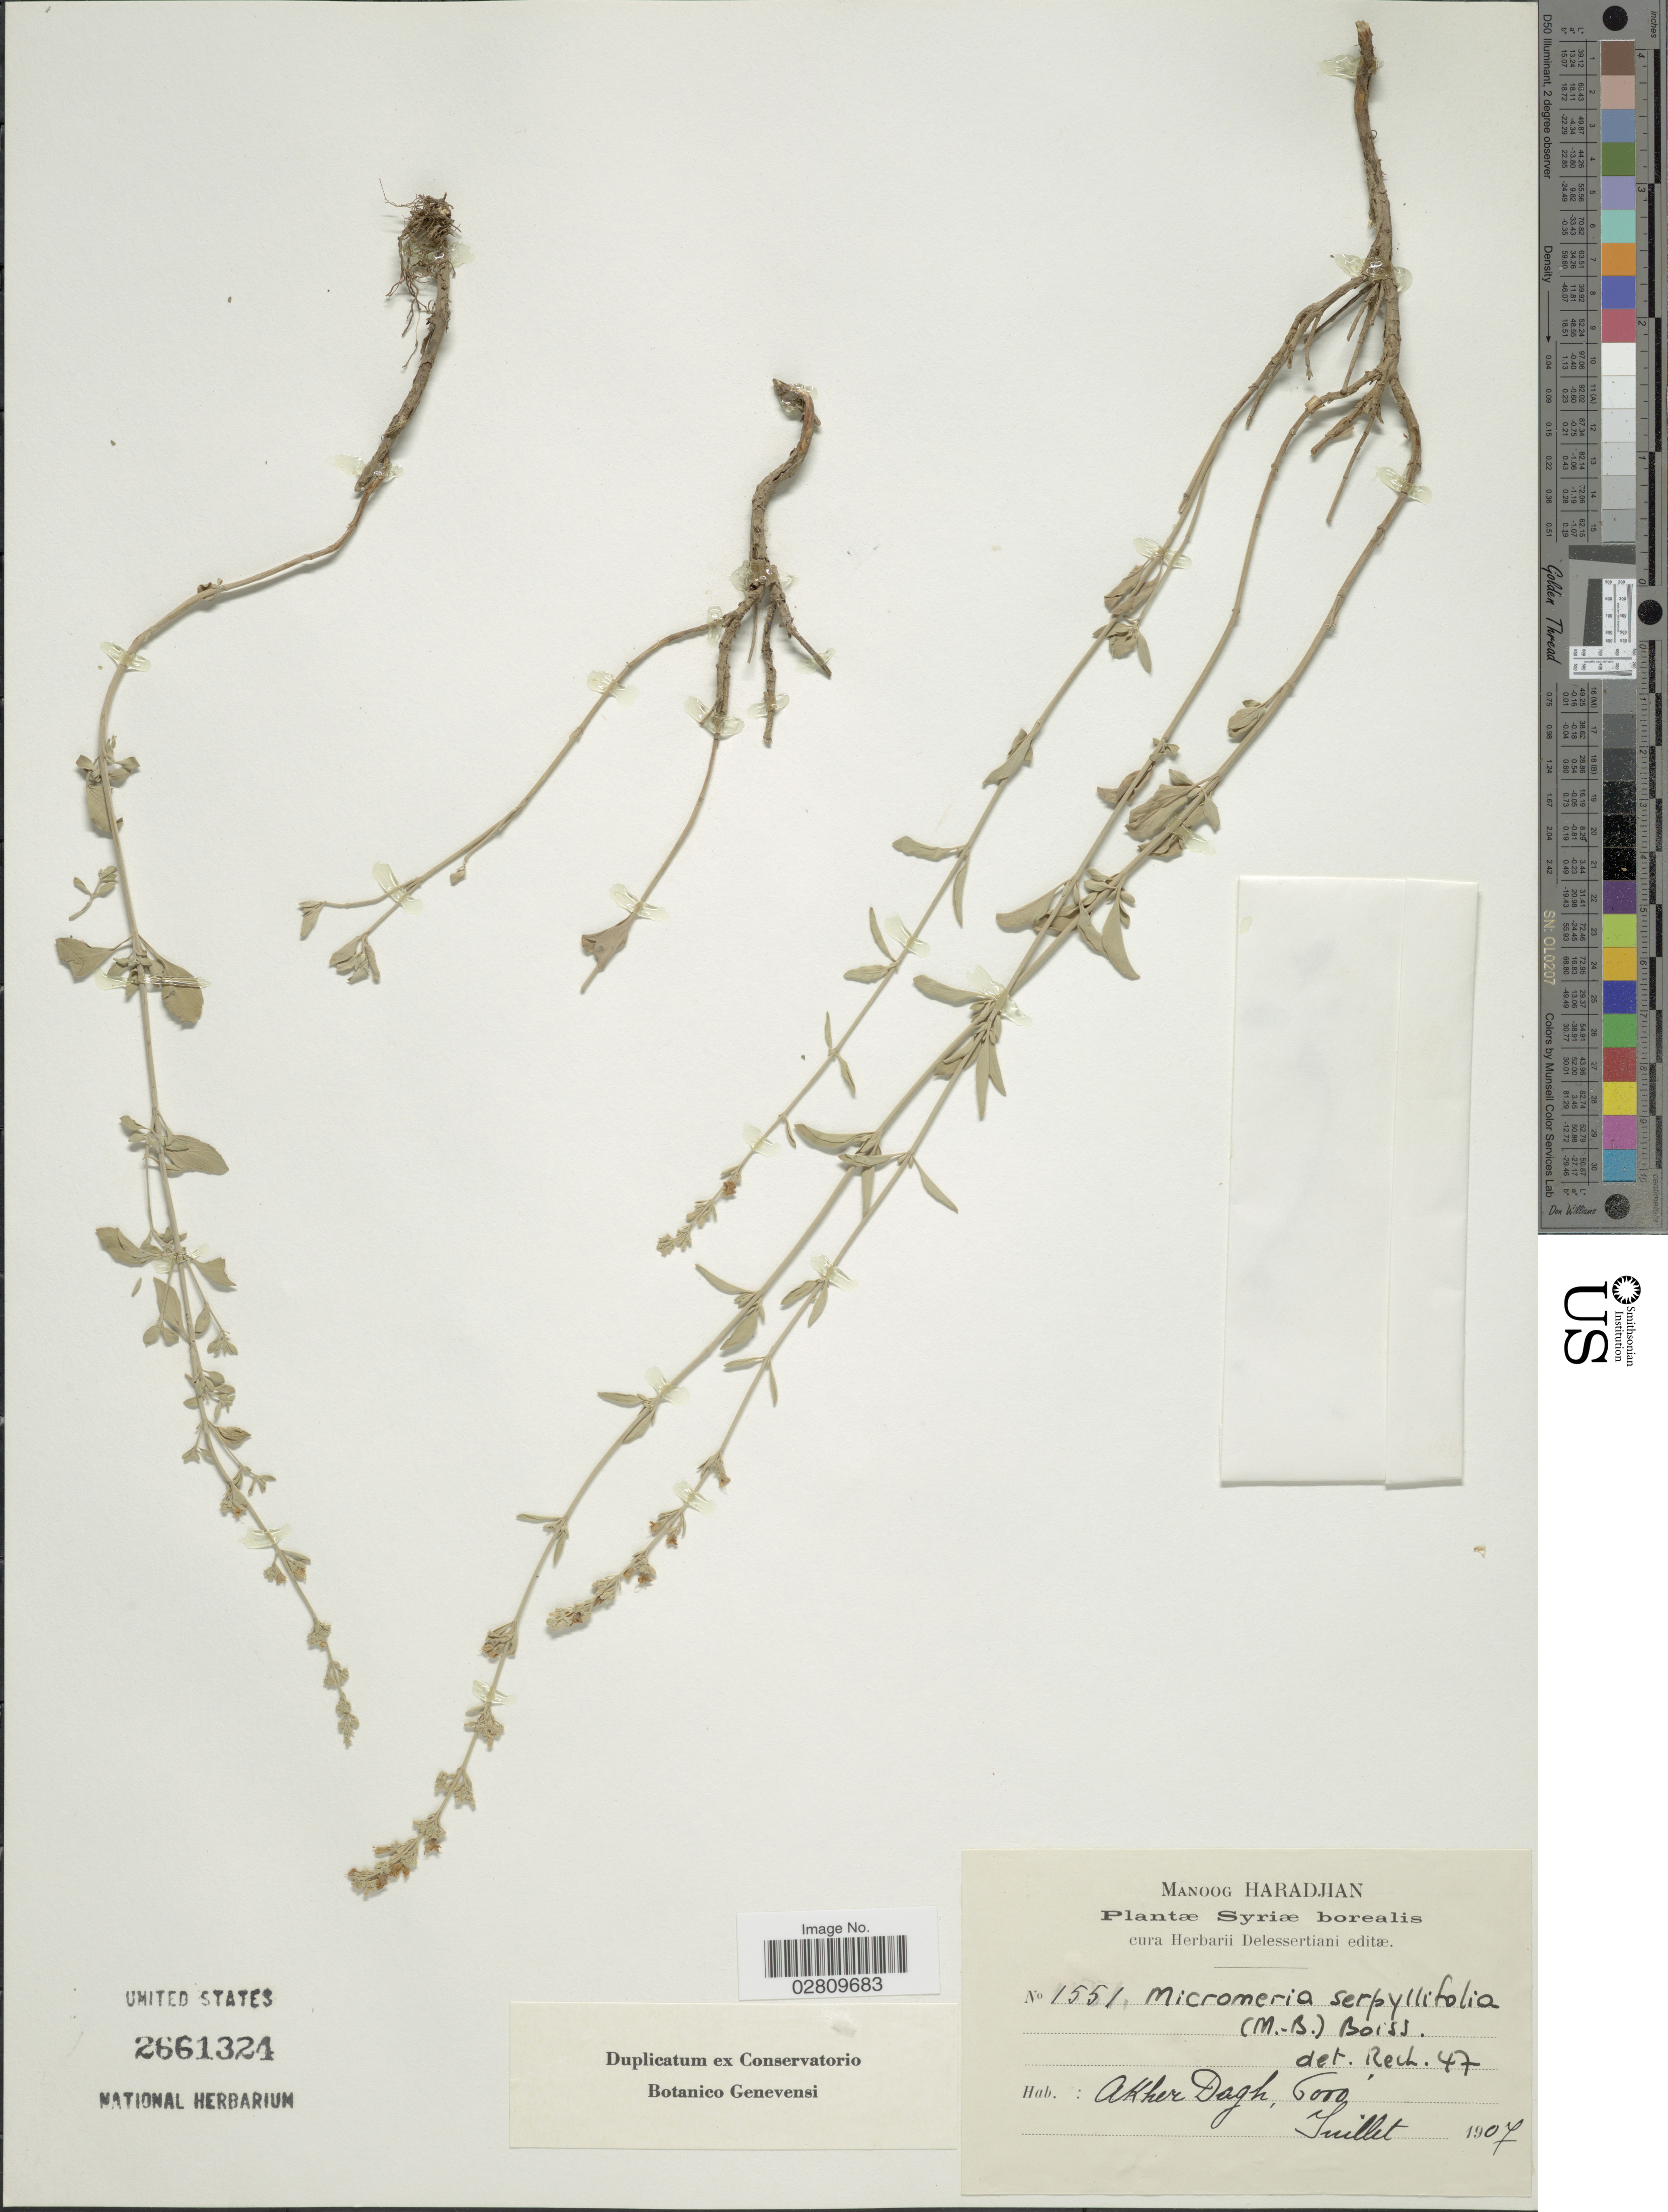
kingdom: Plantae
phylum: Tracheophyta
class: Magnoliopsida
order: Lamiales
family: Lamiaceae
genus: Micromeria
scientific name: Micromeria serpyllifolia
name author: Scheele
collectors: M. Haradjian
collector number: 1551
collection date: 1907-07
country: Syria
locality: Syriæ borealis. Akher Dagh.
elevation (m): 1829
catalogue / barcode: US 2661324